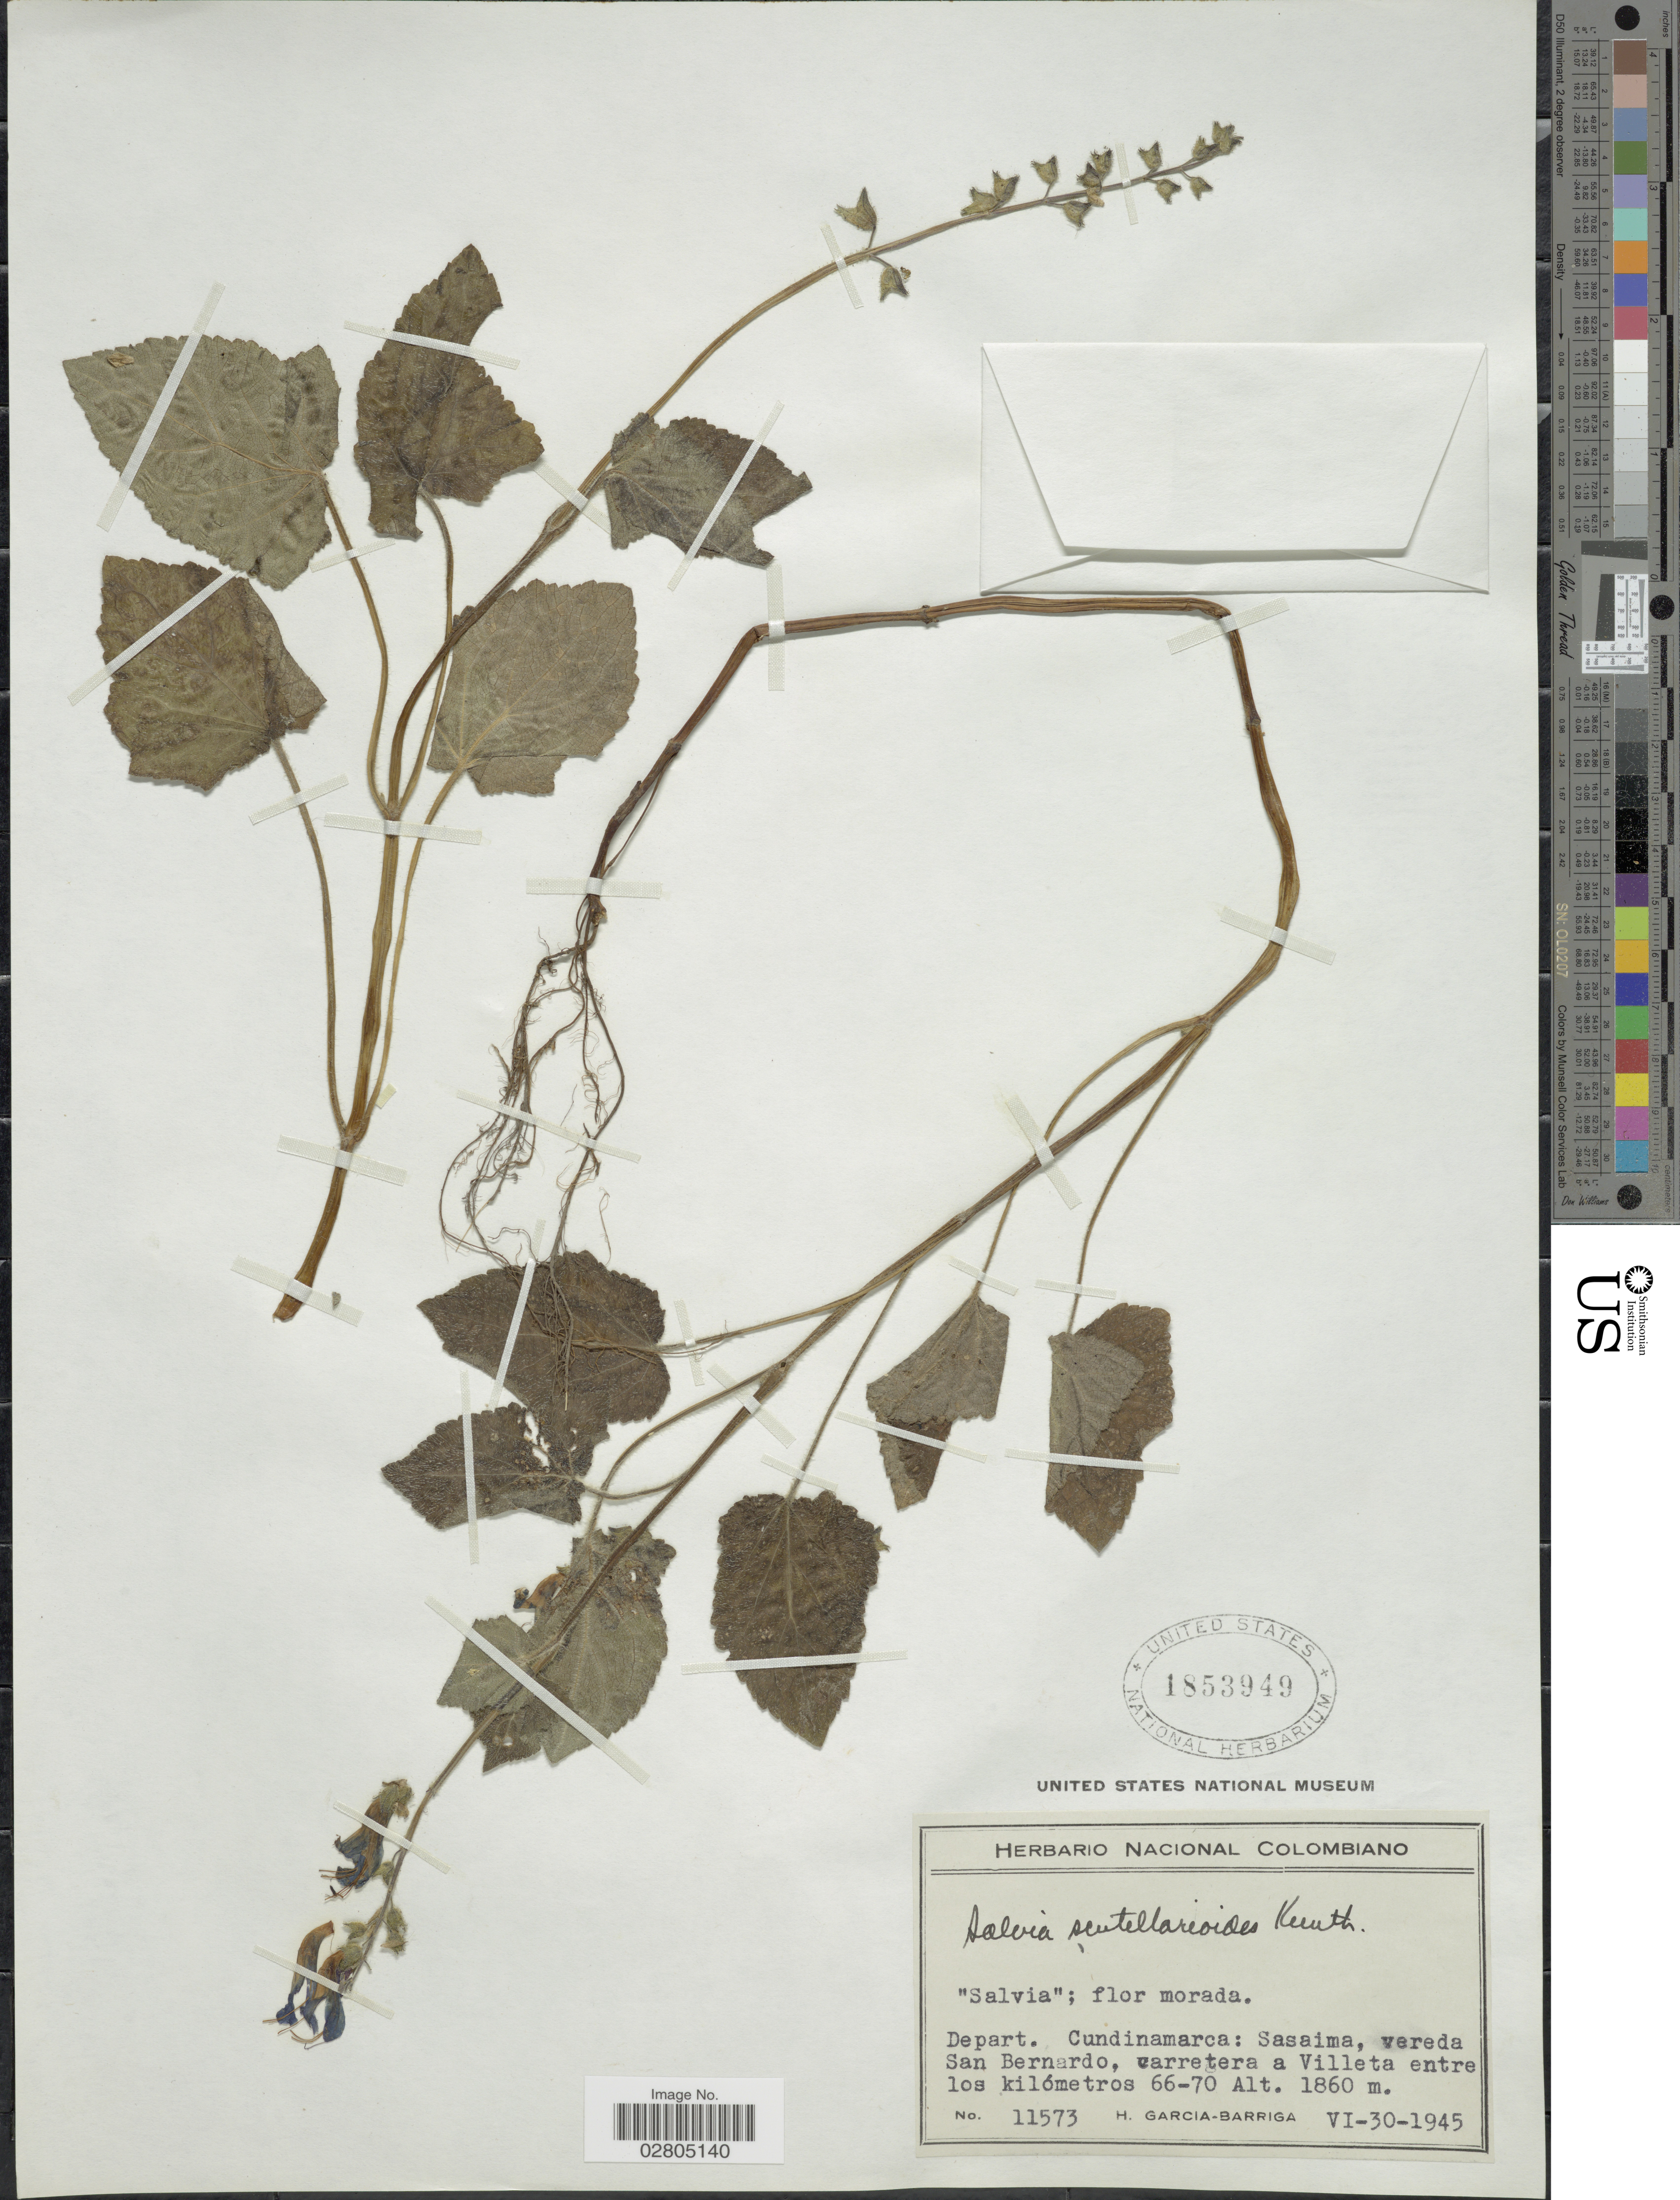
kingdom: Plantae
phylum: Tracheophyta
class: Magnoliopsida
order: Lamiales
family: Lamiaceae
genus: Salvia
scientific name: Salvia scutellarioides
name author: Kunth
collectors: H. García Barriga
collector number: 11573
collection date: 1945-06-30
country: Colombia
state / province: Cundinamarca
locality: Depart. Cundinamarca, Sasaima, vereda San Bernardo, carretera a Villeta entre los kilómetros 66-70.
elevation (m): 1860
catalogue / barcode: US 1853949